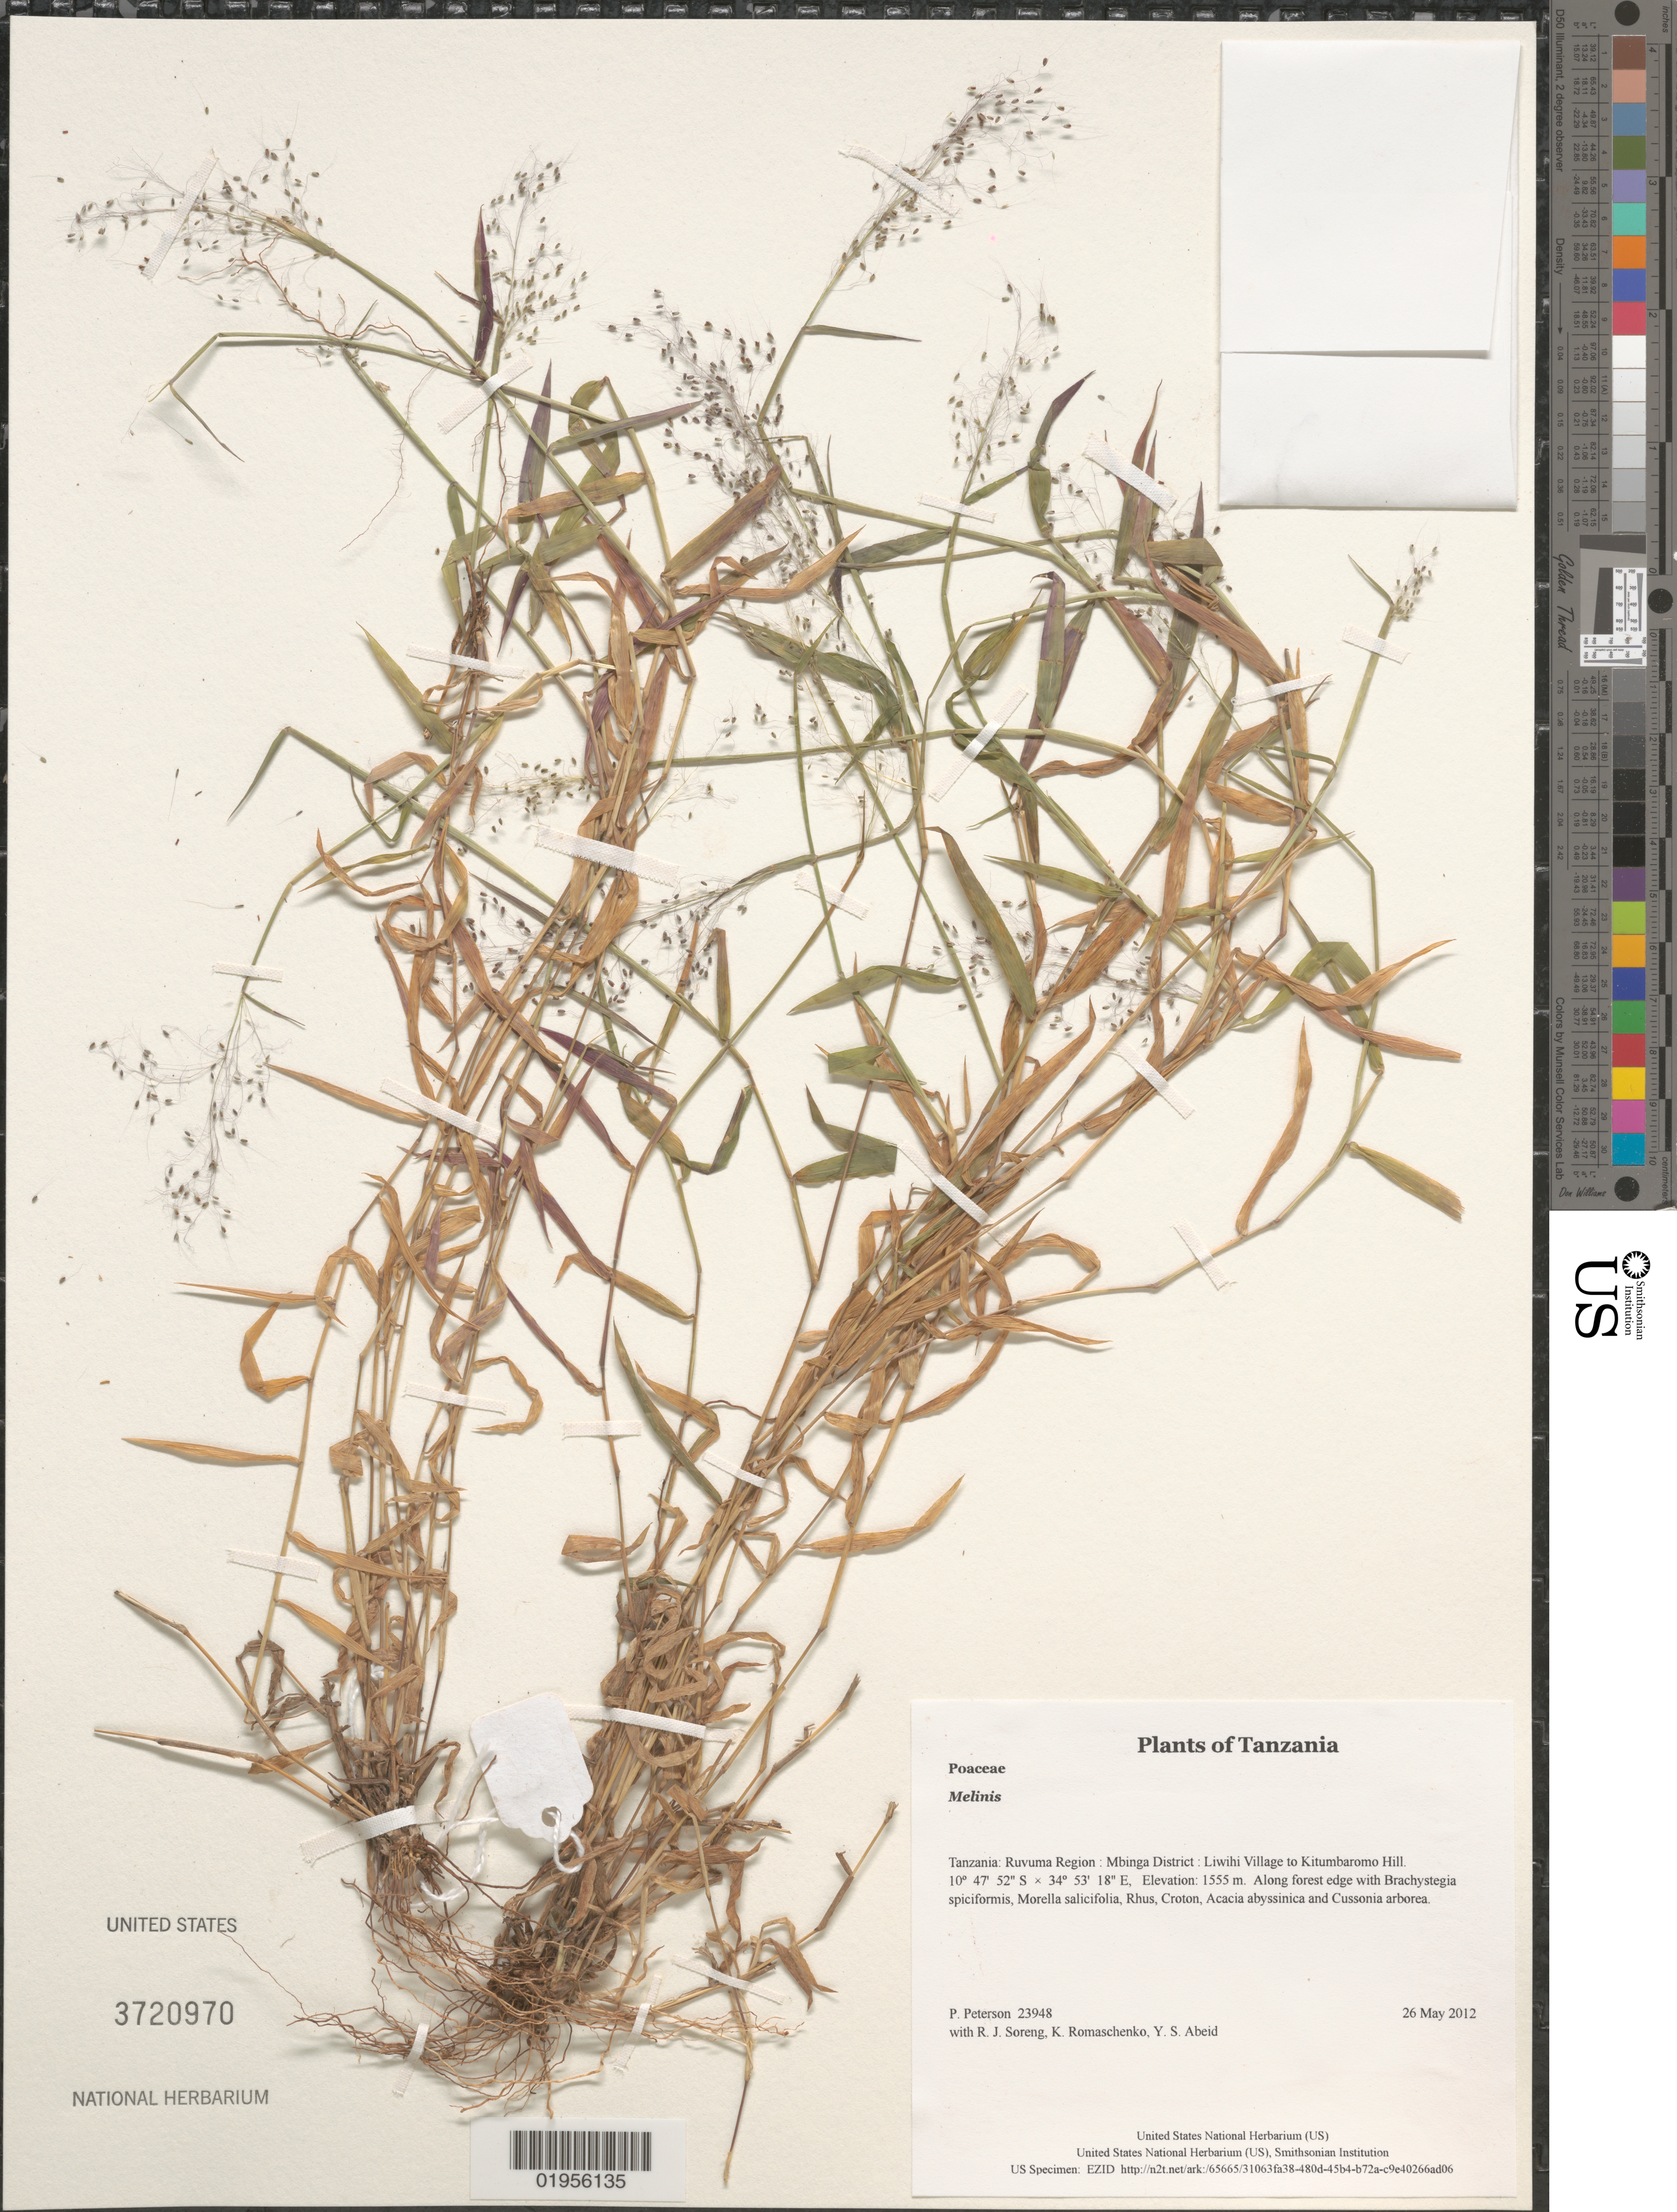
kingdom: Plantae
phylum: Tracheophyta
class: Liliopsida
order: Poales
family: Poaceae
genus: Melinis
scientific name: Melinis sp.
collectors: P. M. Peterson, R. J. Soreng, K. Romaschenko & Y. Abeid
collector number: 23948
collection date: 2012-05-26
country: Tanzania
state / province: Ruvuma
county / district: Mbinga District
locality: Liwihi Village to Kitumbaromo Hill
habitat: Along forest edge with Brachystegia spiciformis, Morella salicifolia, Rhus, Croton, Acacia abyssinica and Cussonia arborea.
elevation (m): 1555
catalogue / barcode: US 3720970